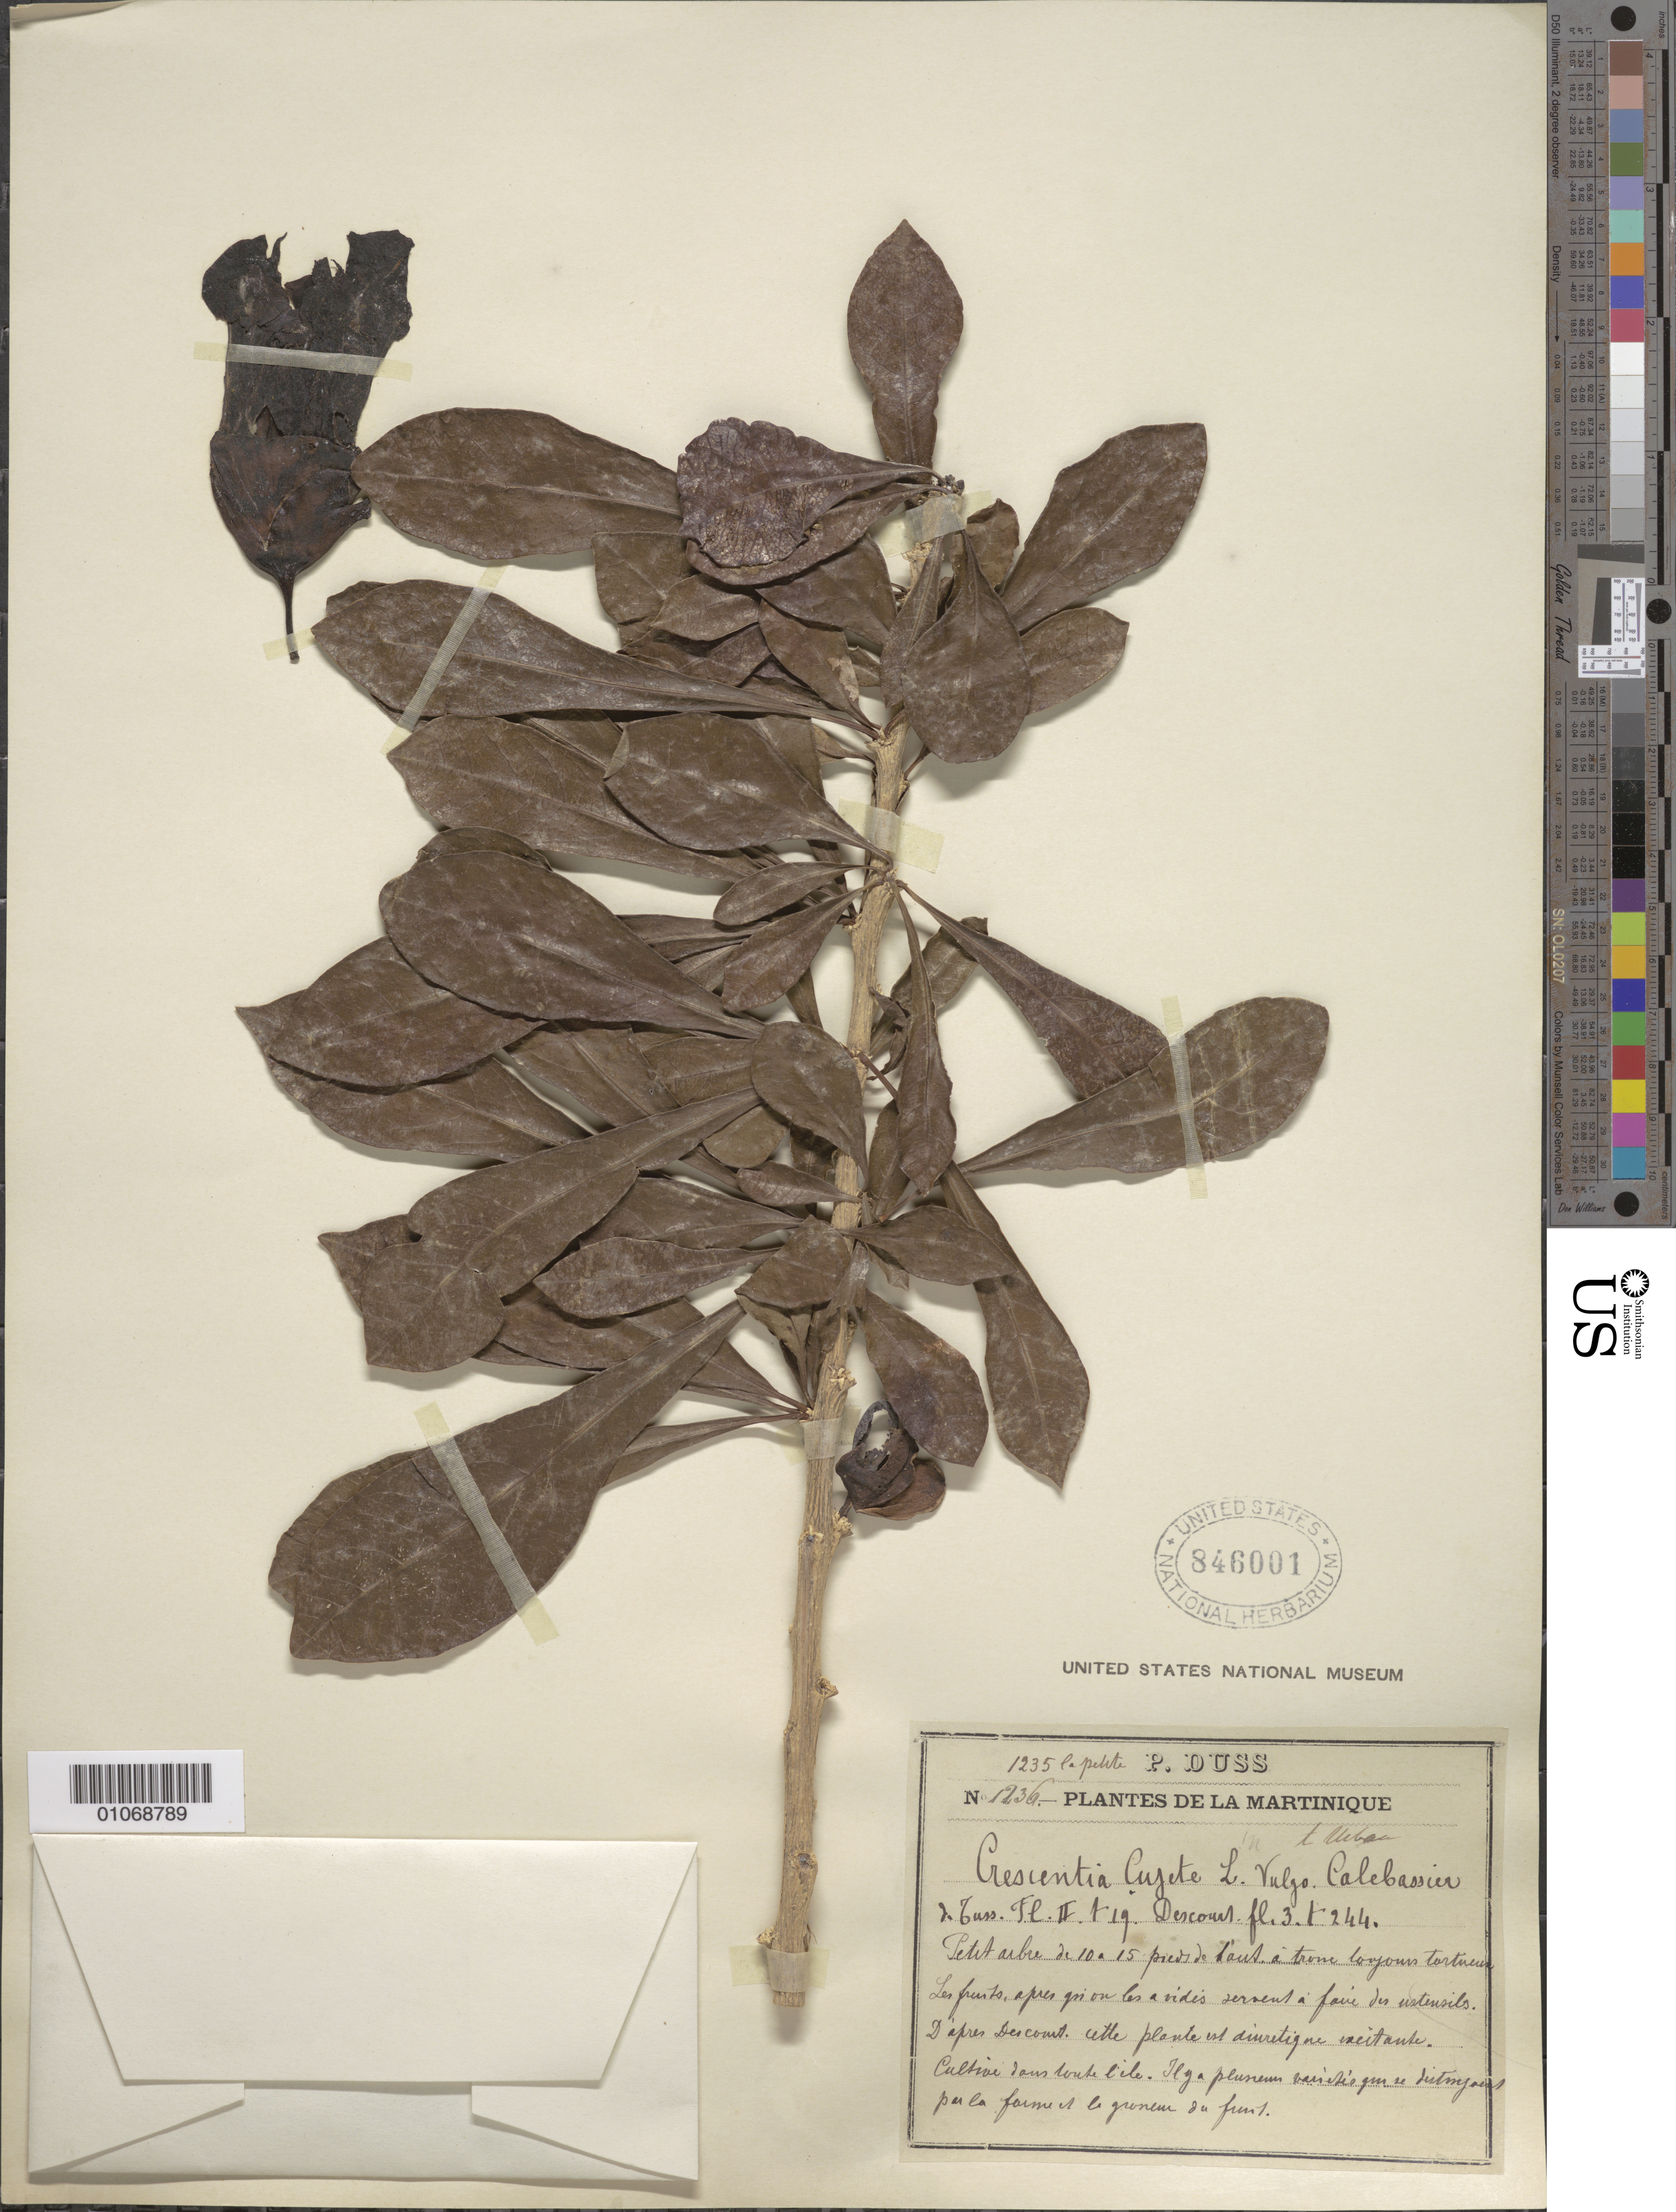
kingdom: Plantae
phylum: Tracheophyta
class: Magnoliopsida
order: Lamiales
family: Bignoniaceae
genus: Crescentia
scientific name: Crescentia cujete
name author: L.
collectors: Père Duss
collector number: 1236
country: Martinique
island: Martinique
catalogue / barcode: US 846001